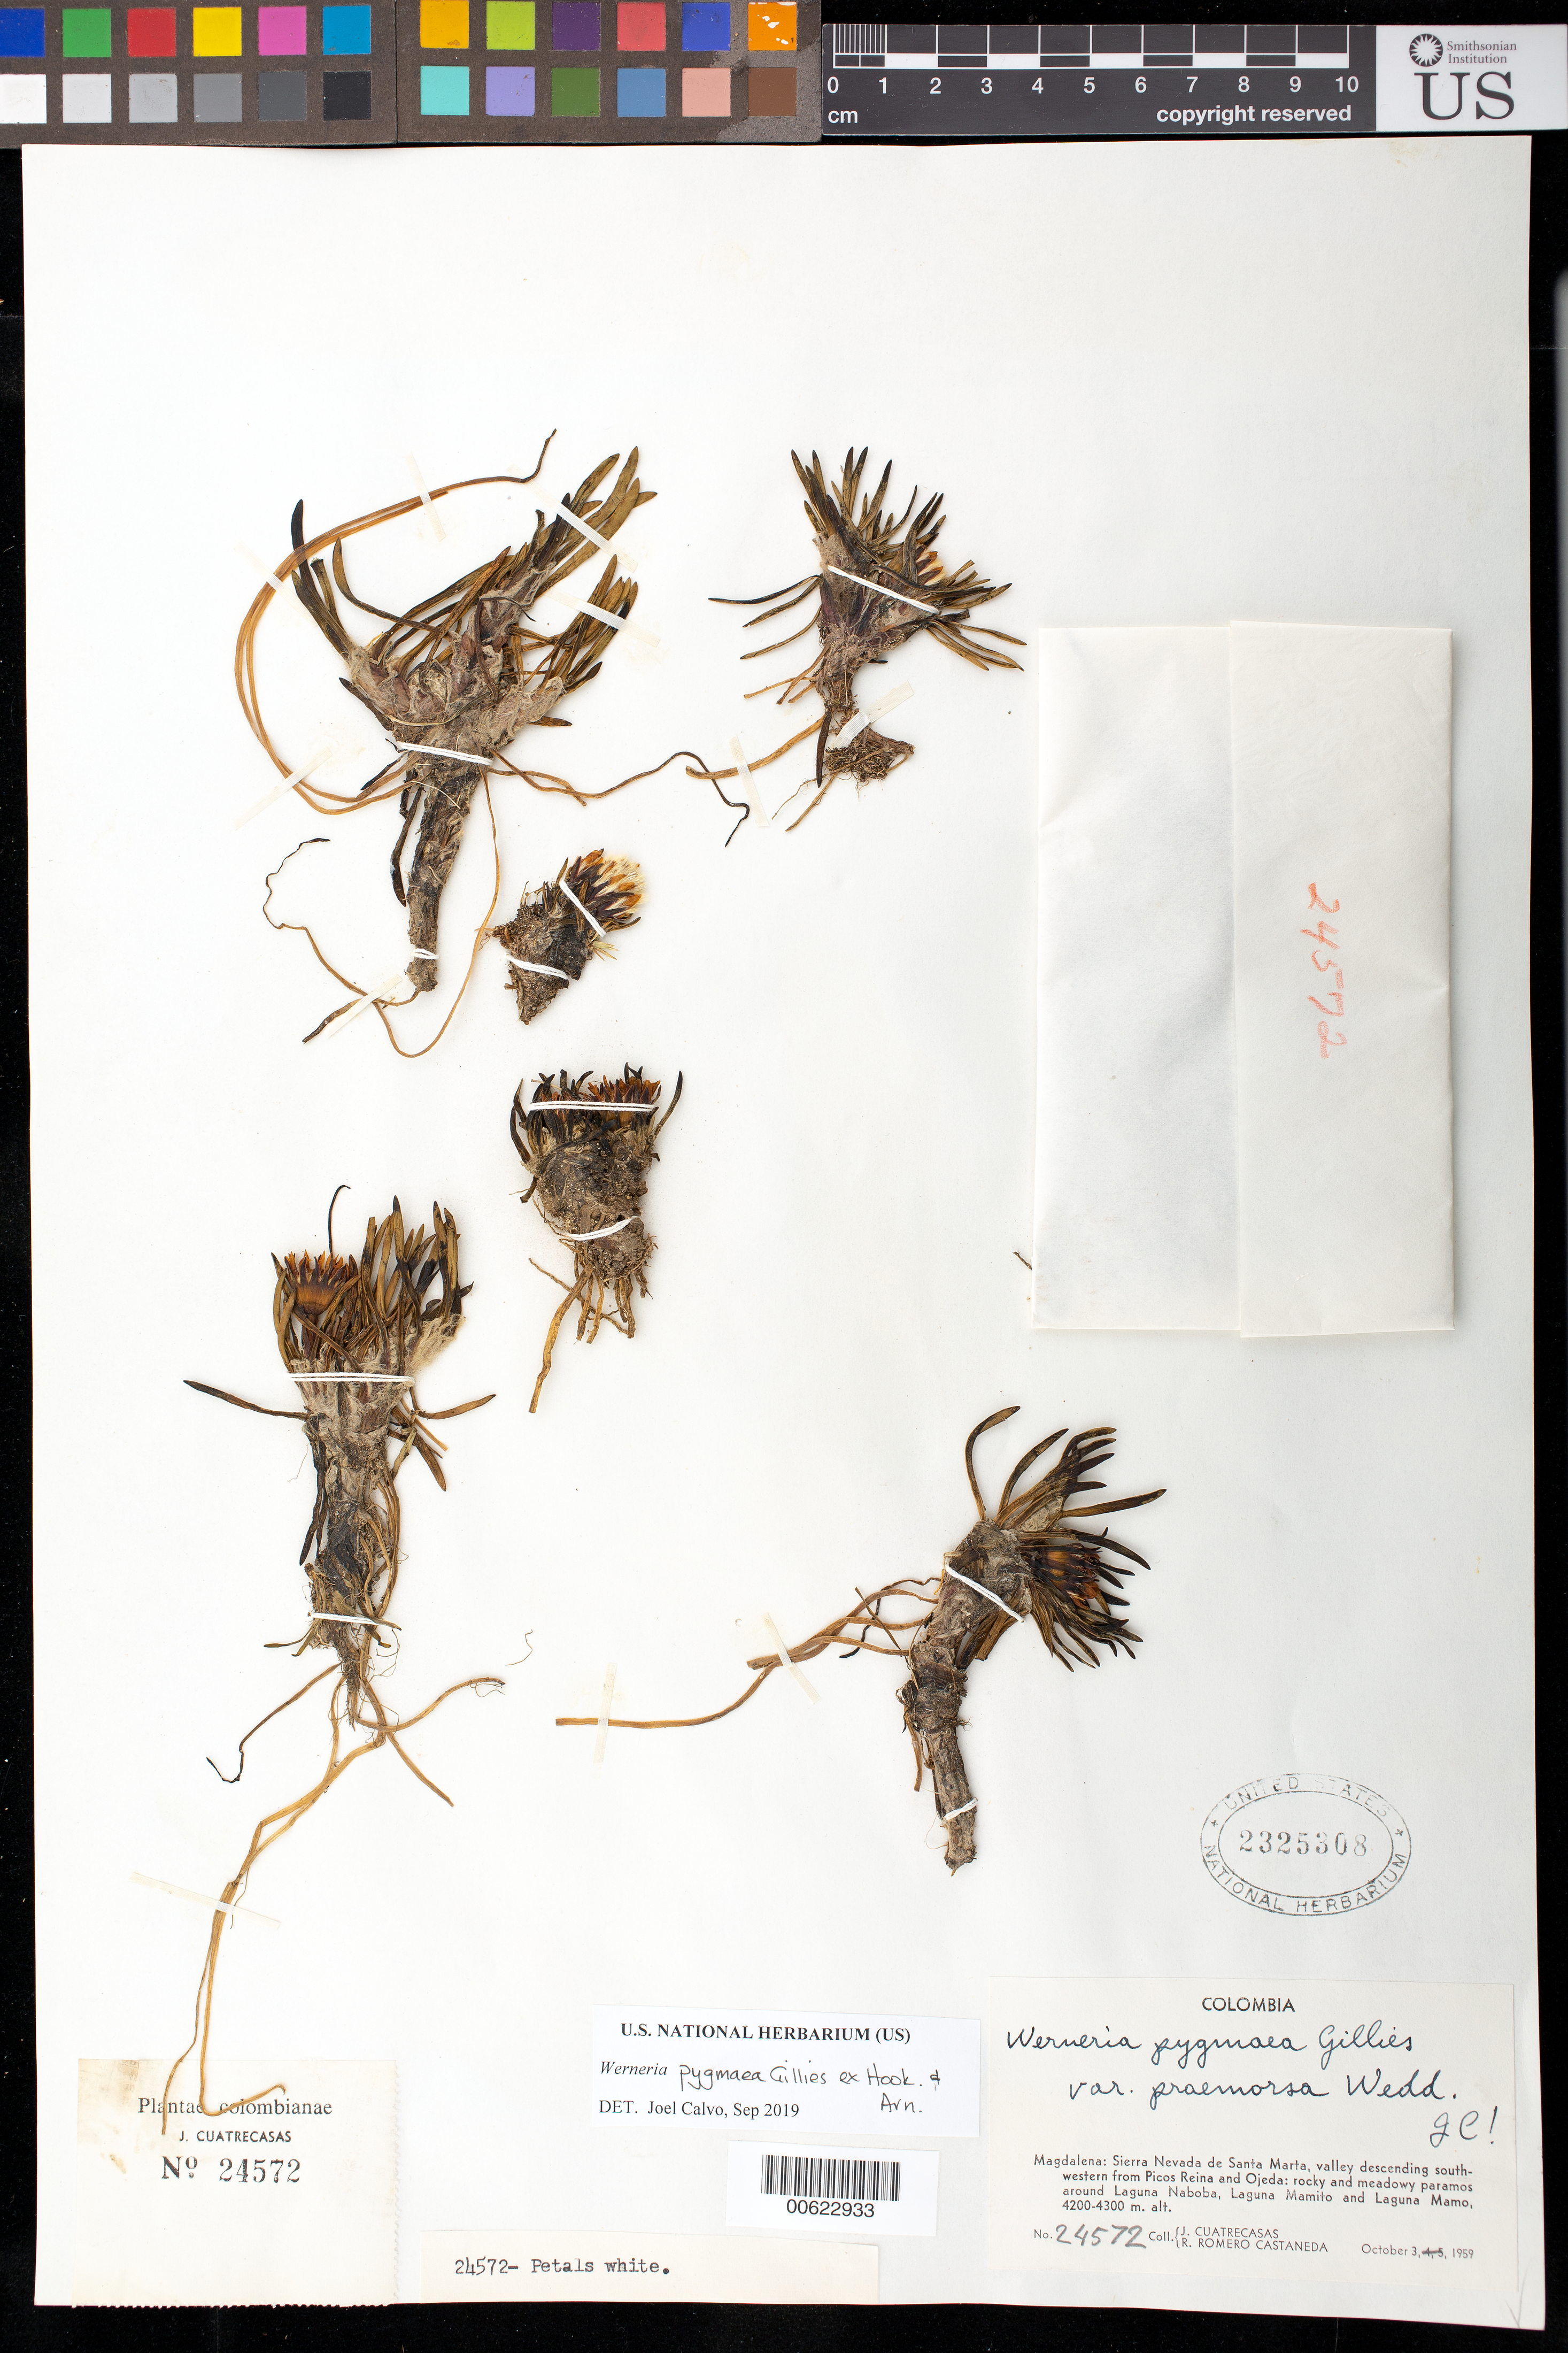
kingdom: Plantae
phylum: Tracheophyta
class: Magnoliopsida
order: Asterales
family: Asteraceae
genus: Werneria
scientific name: Werneria pygmaea complex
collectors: J. Cuatrecasas & J. M. Idrobo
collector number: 27052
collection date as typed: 8-Jan-69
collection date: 1969-01-08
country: Colombia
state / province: Cundinamarca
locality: Macizo de Sumapaz, lado norte. Andabobos.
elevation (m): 3720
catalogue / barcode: US 2601422